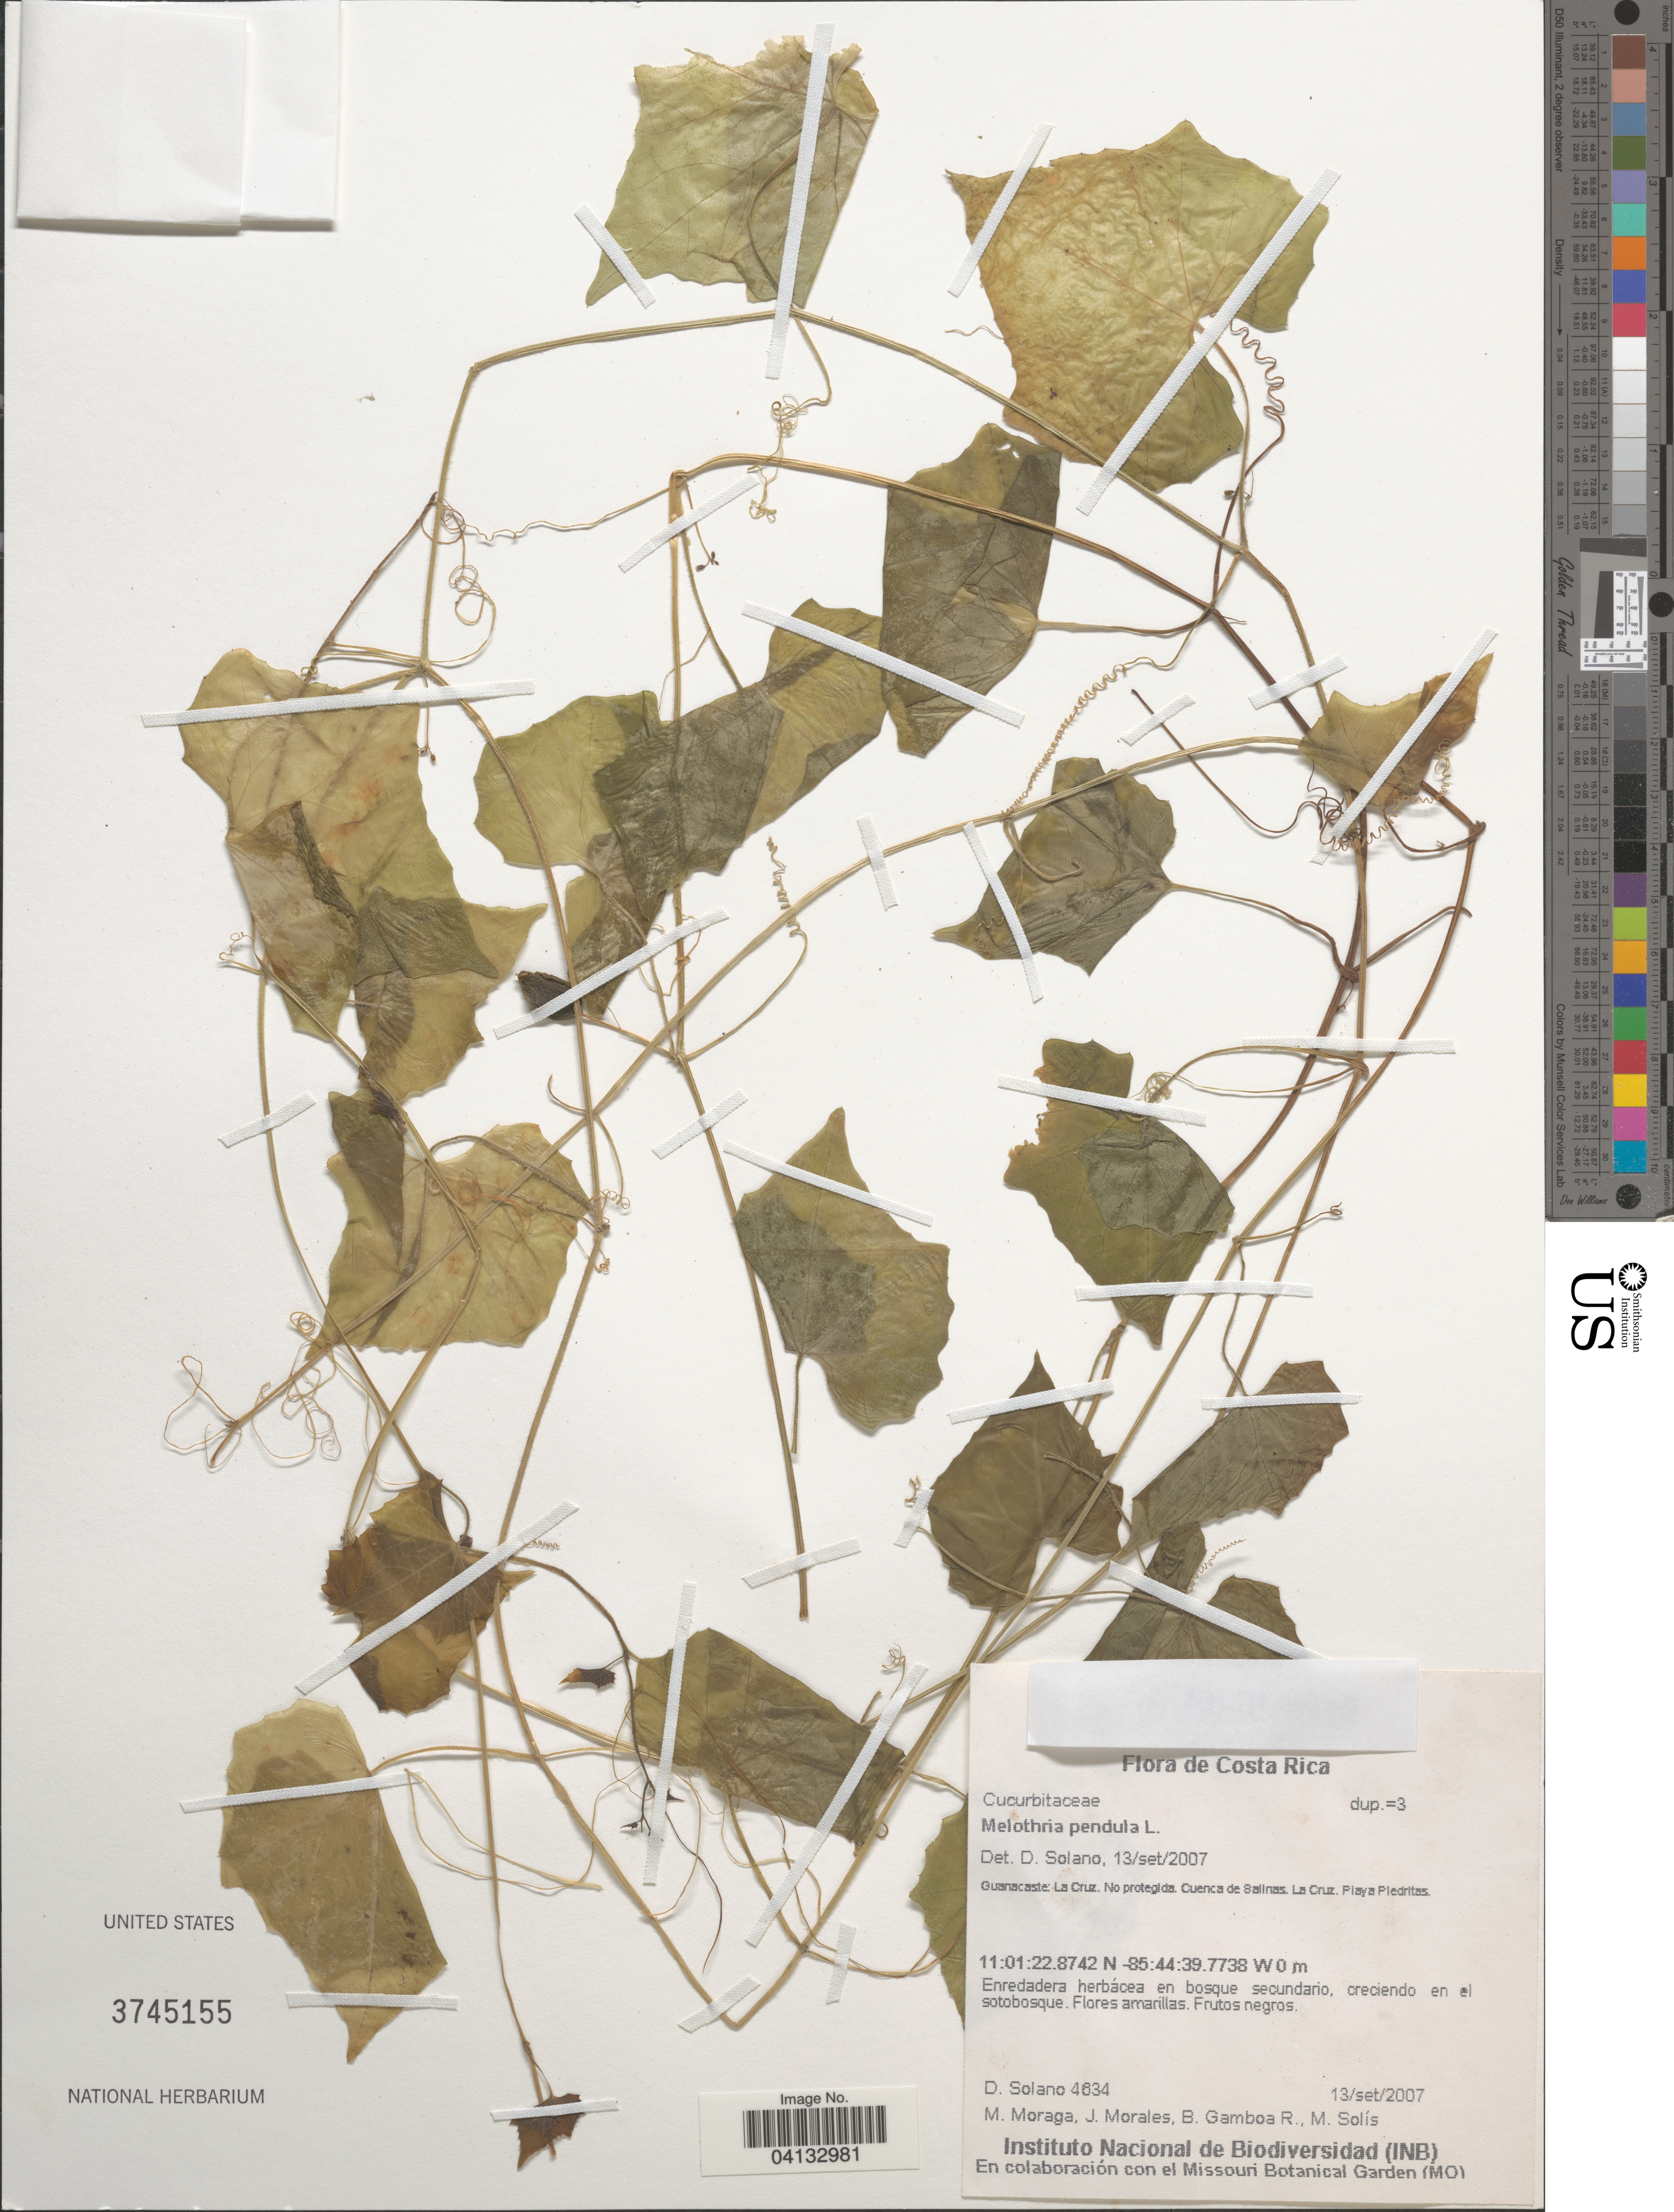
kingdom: Plantae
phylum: Tracheophyta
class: Magnoliopsida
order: Cucurbitales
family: Cucurbitaceae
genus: Melothria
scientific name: Melothria pendula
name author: L.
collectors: D. Solano, M. Moraga, J. Morales, B. Gamboa & M. Solís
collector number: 4634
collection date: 2007-09-13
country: Costa Rica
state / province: Guanacaste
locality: La Cruz. No protegida. Cuenca de Salinas. La Cruz. Playa Piedritas.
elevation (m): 0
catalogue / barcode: US 3745155